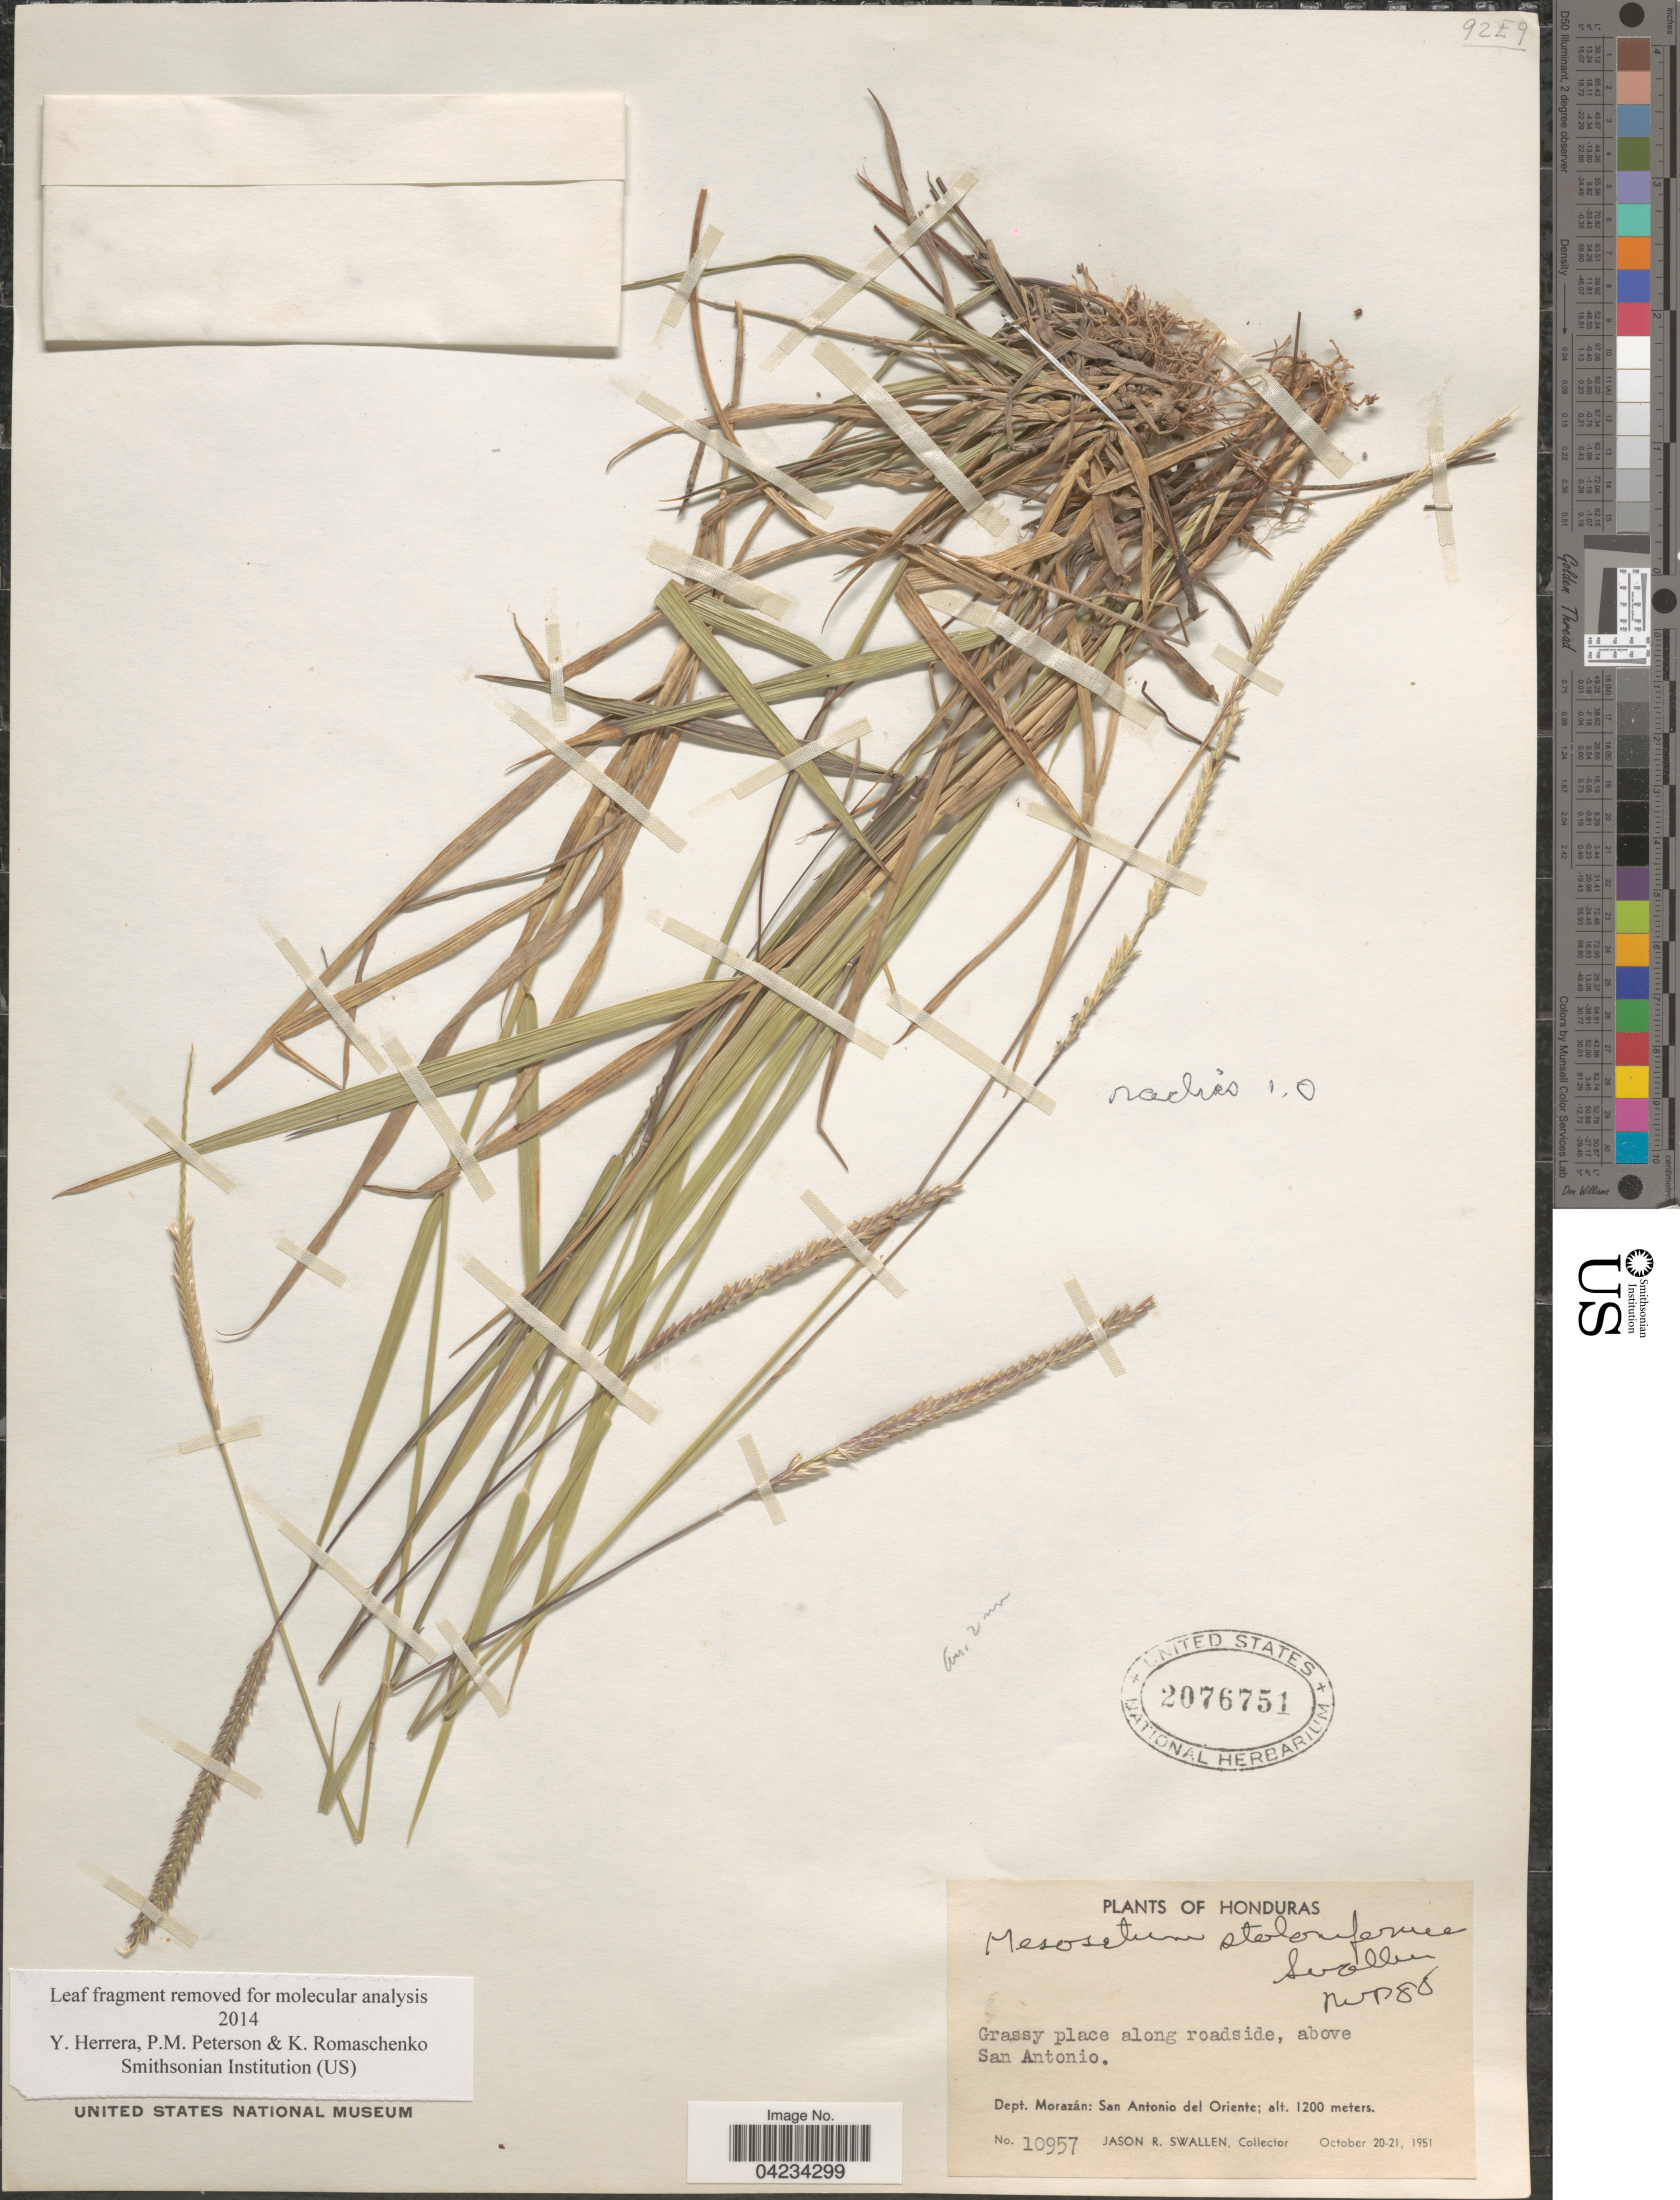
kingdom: Plantae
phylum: Tracheophyta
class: Liliopsida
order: Poales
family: Poaceae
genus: Mesosetum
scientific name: Mesosetum stoloniferum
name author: Swallen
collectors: J. R. Swallen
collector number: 10957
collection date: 1951-10-20/1951-10-21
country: Honduras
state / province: Fco. Morazán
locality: Along roadside, above San Antonio. Dept. Morazán: San Antonio del Oriente.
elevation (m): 1200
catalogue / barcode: US 2076751